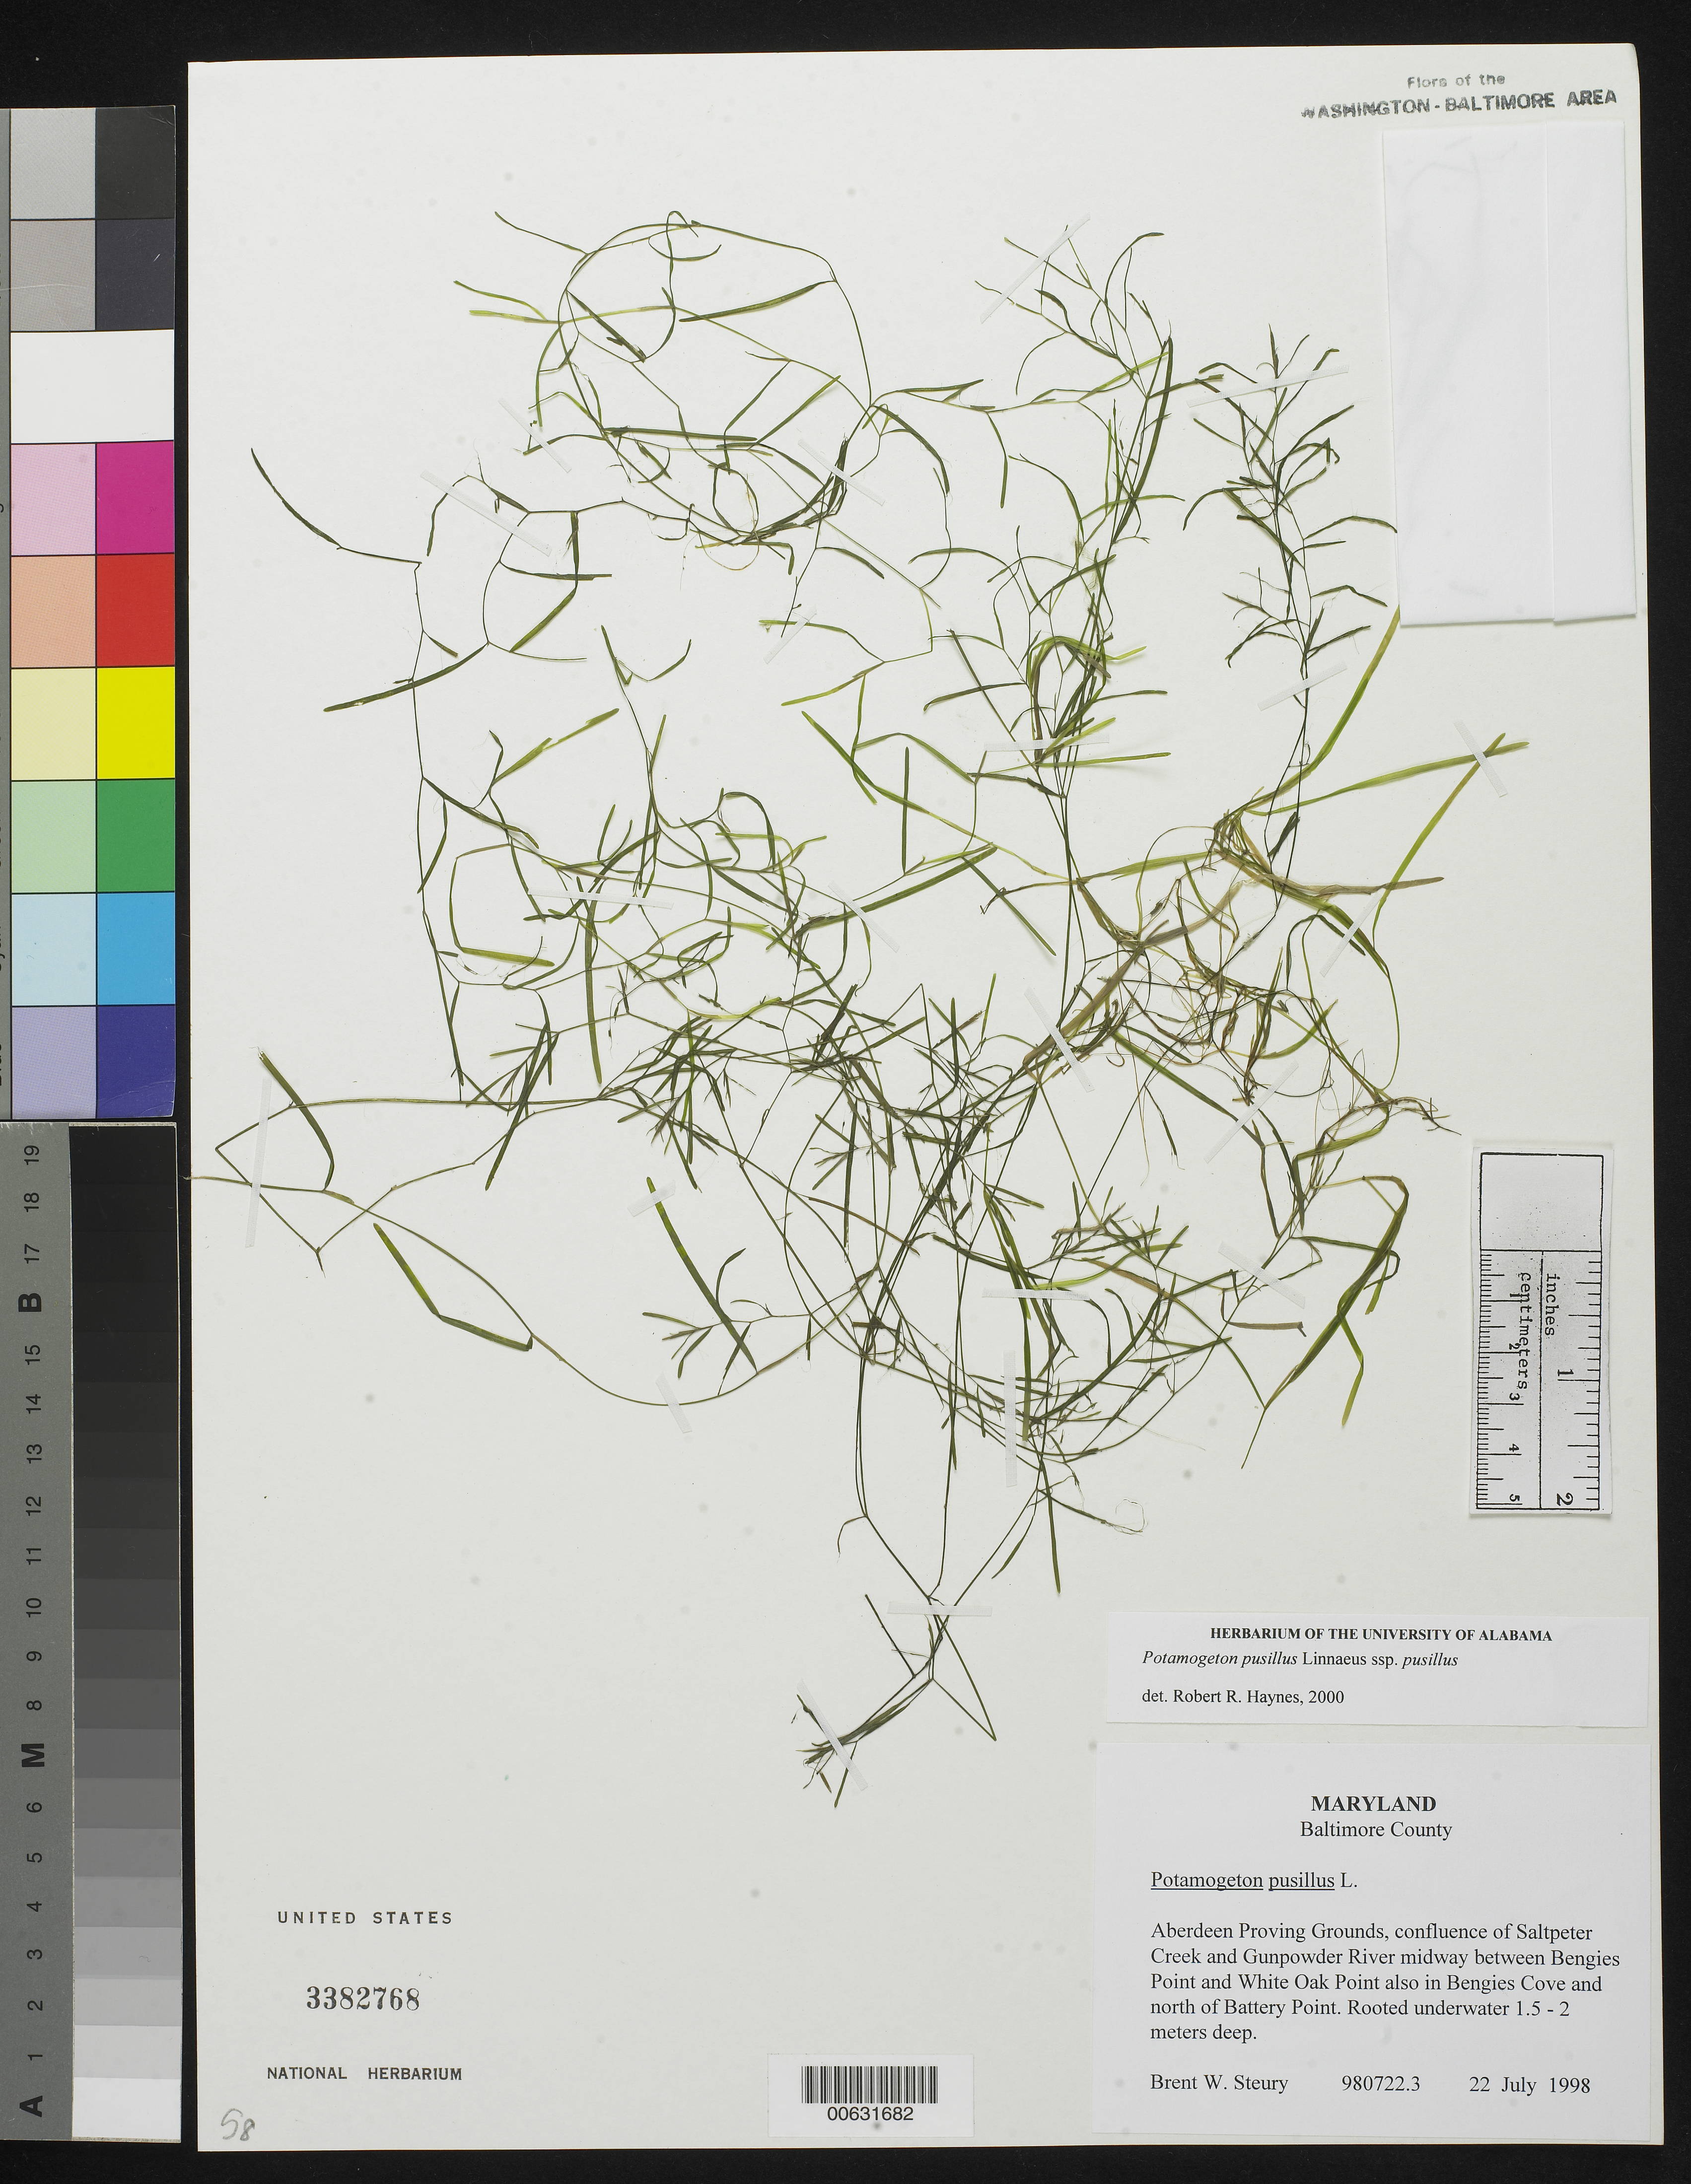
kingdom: Plantae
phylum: Tracheophyta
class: Liliopsida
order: Alismatales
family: Potamogetonaceae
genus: Potamogeton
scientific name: Potamogeton pusillus subsp. pusillus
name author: L.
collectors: B. Steury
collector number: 980722.3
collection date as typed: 22 Jul 1998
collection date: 1998-07-22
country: United States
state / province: Maryland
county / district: Harford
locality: Aberdeen Proving Ground, confluence of Saltpeter Creek and Gunpowder River midway between Bengies Point and White Oak Point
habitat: Rooted underwater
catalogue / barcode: US 3382768